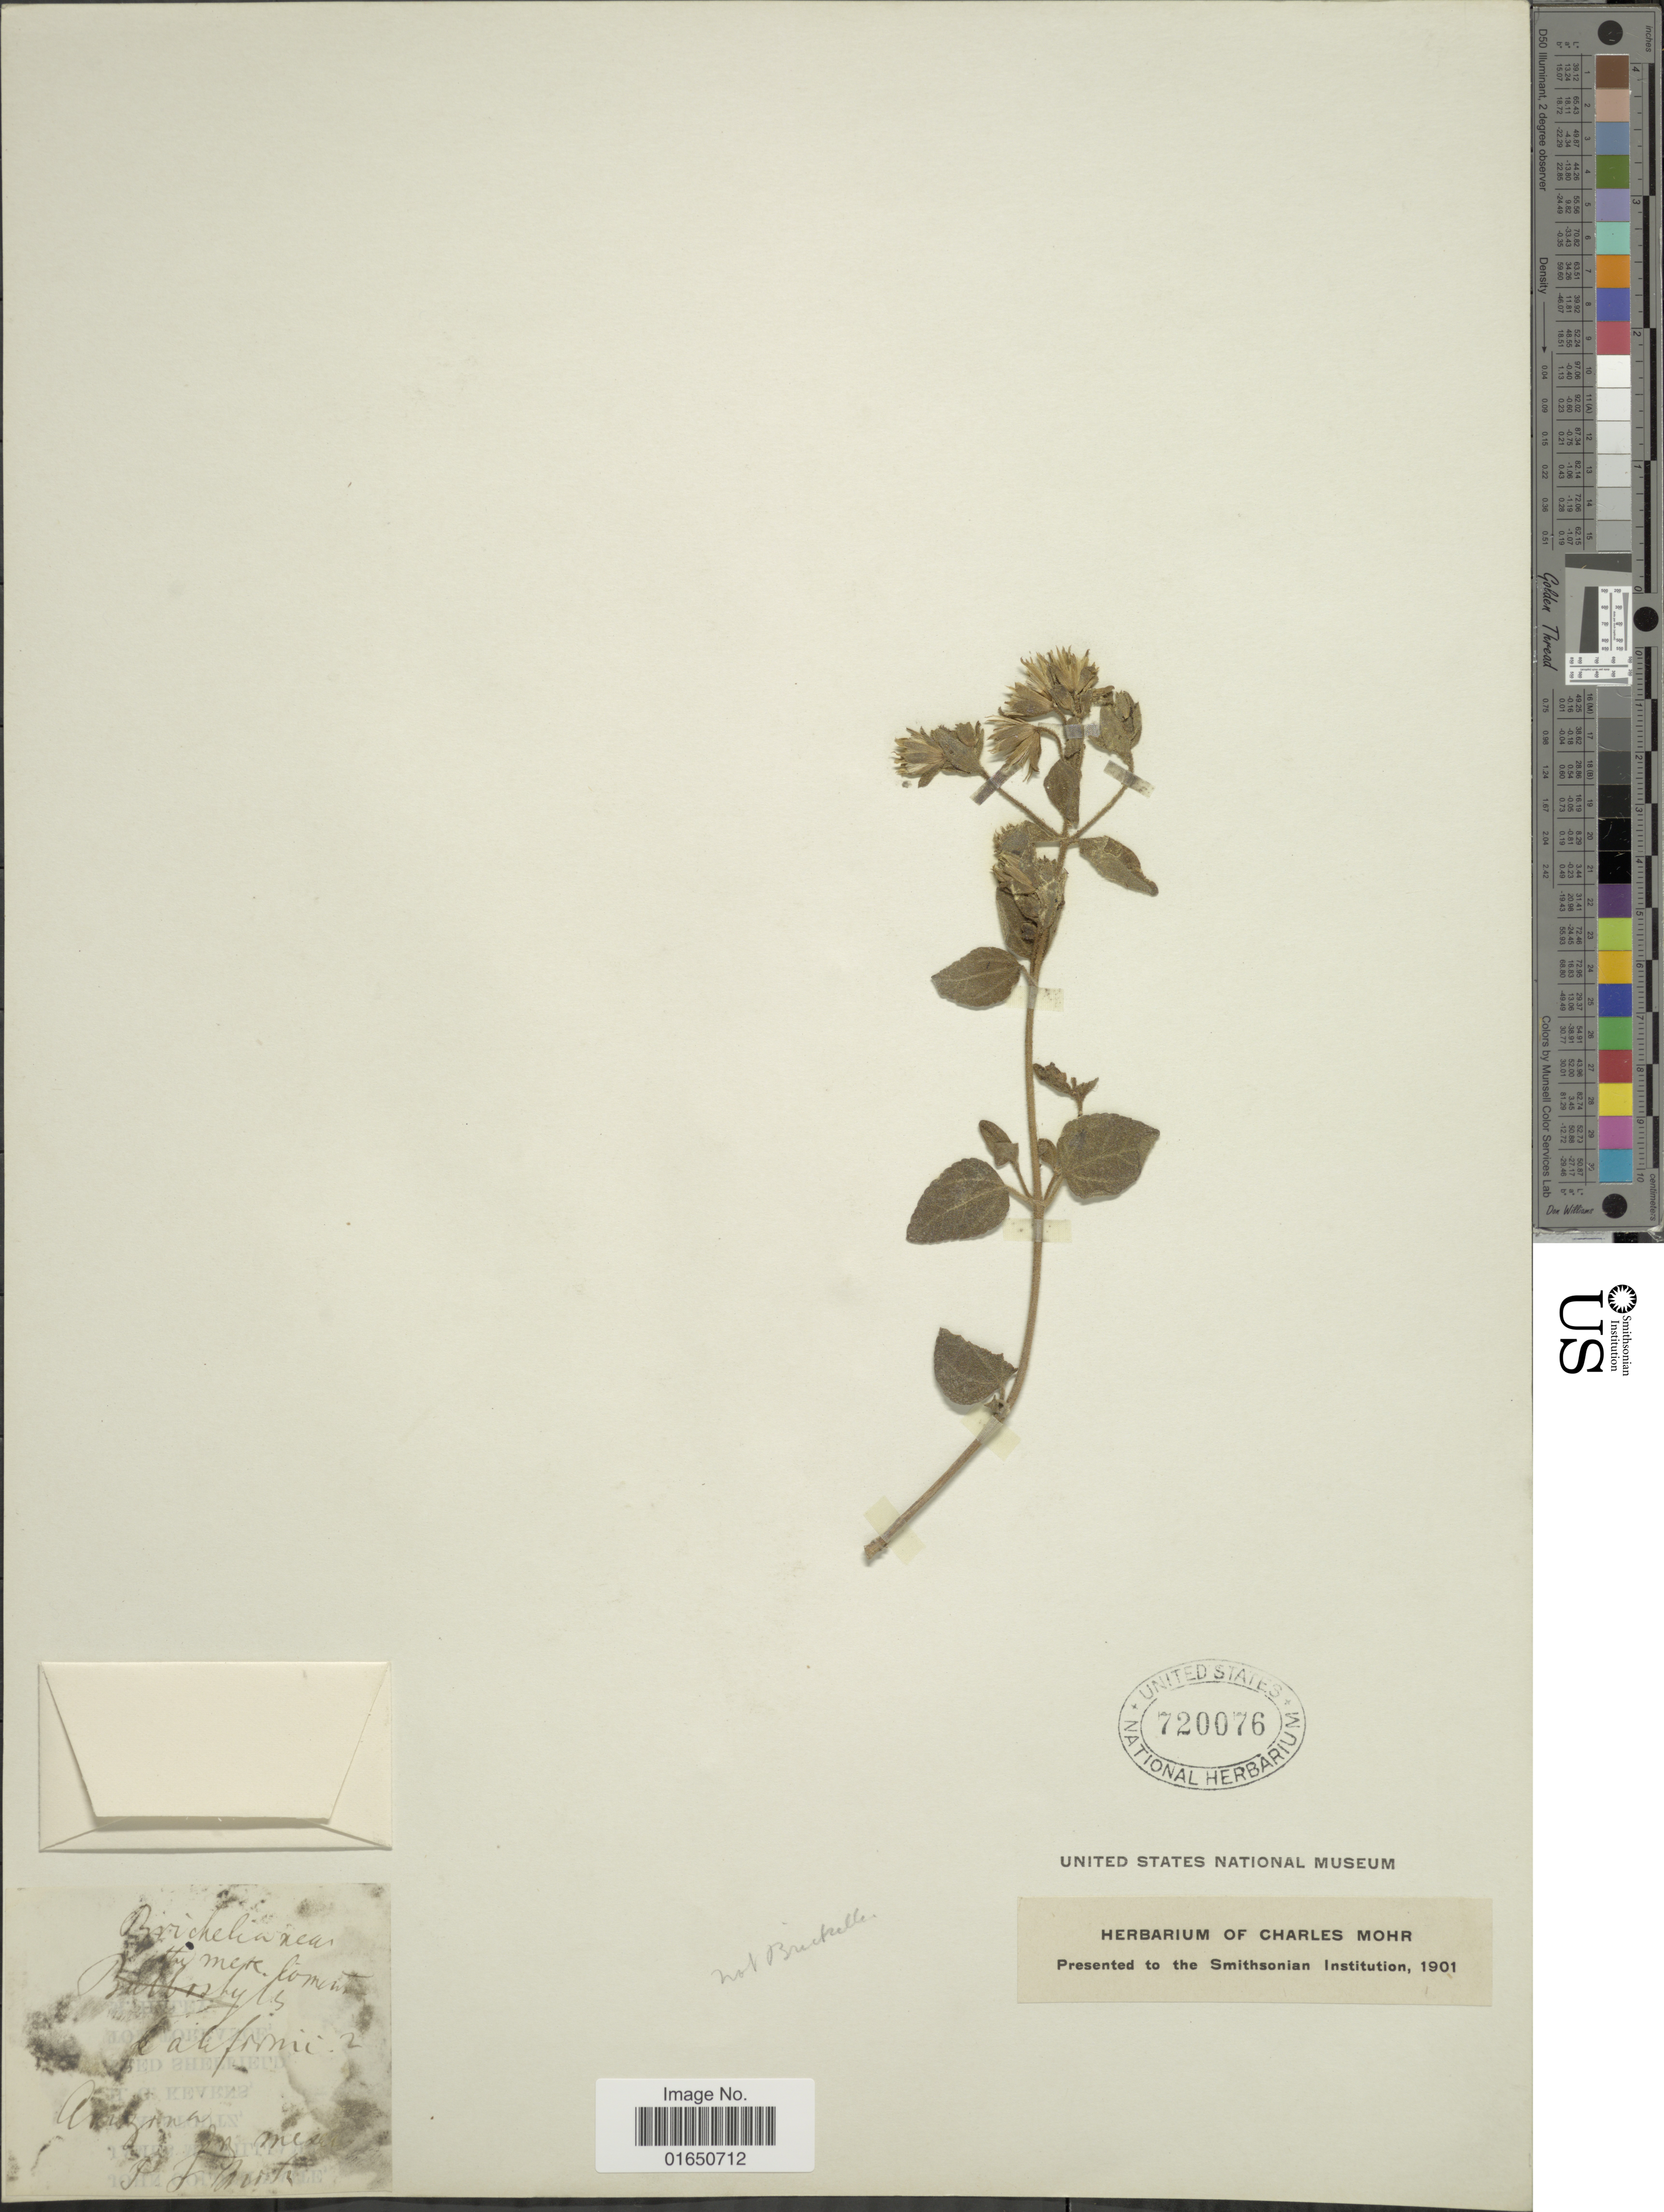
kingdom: Plantae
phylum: Tracheophyta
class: Magnoliopsida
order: Asterales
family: Asteraceae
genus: Brickellia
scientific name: Brickellia californica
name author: (Torr. & A. Gray) A. Gray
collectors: ex herb. Charles Mohr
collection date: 1901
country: United States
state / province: Arizona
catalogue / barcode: US 720076